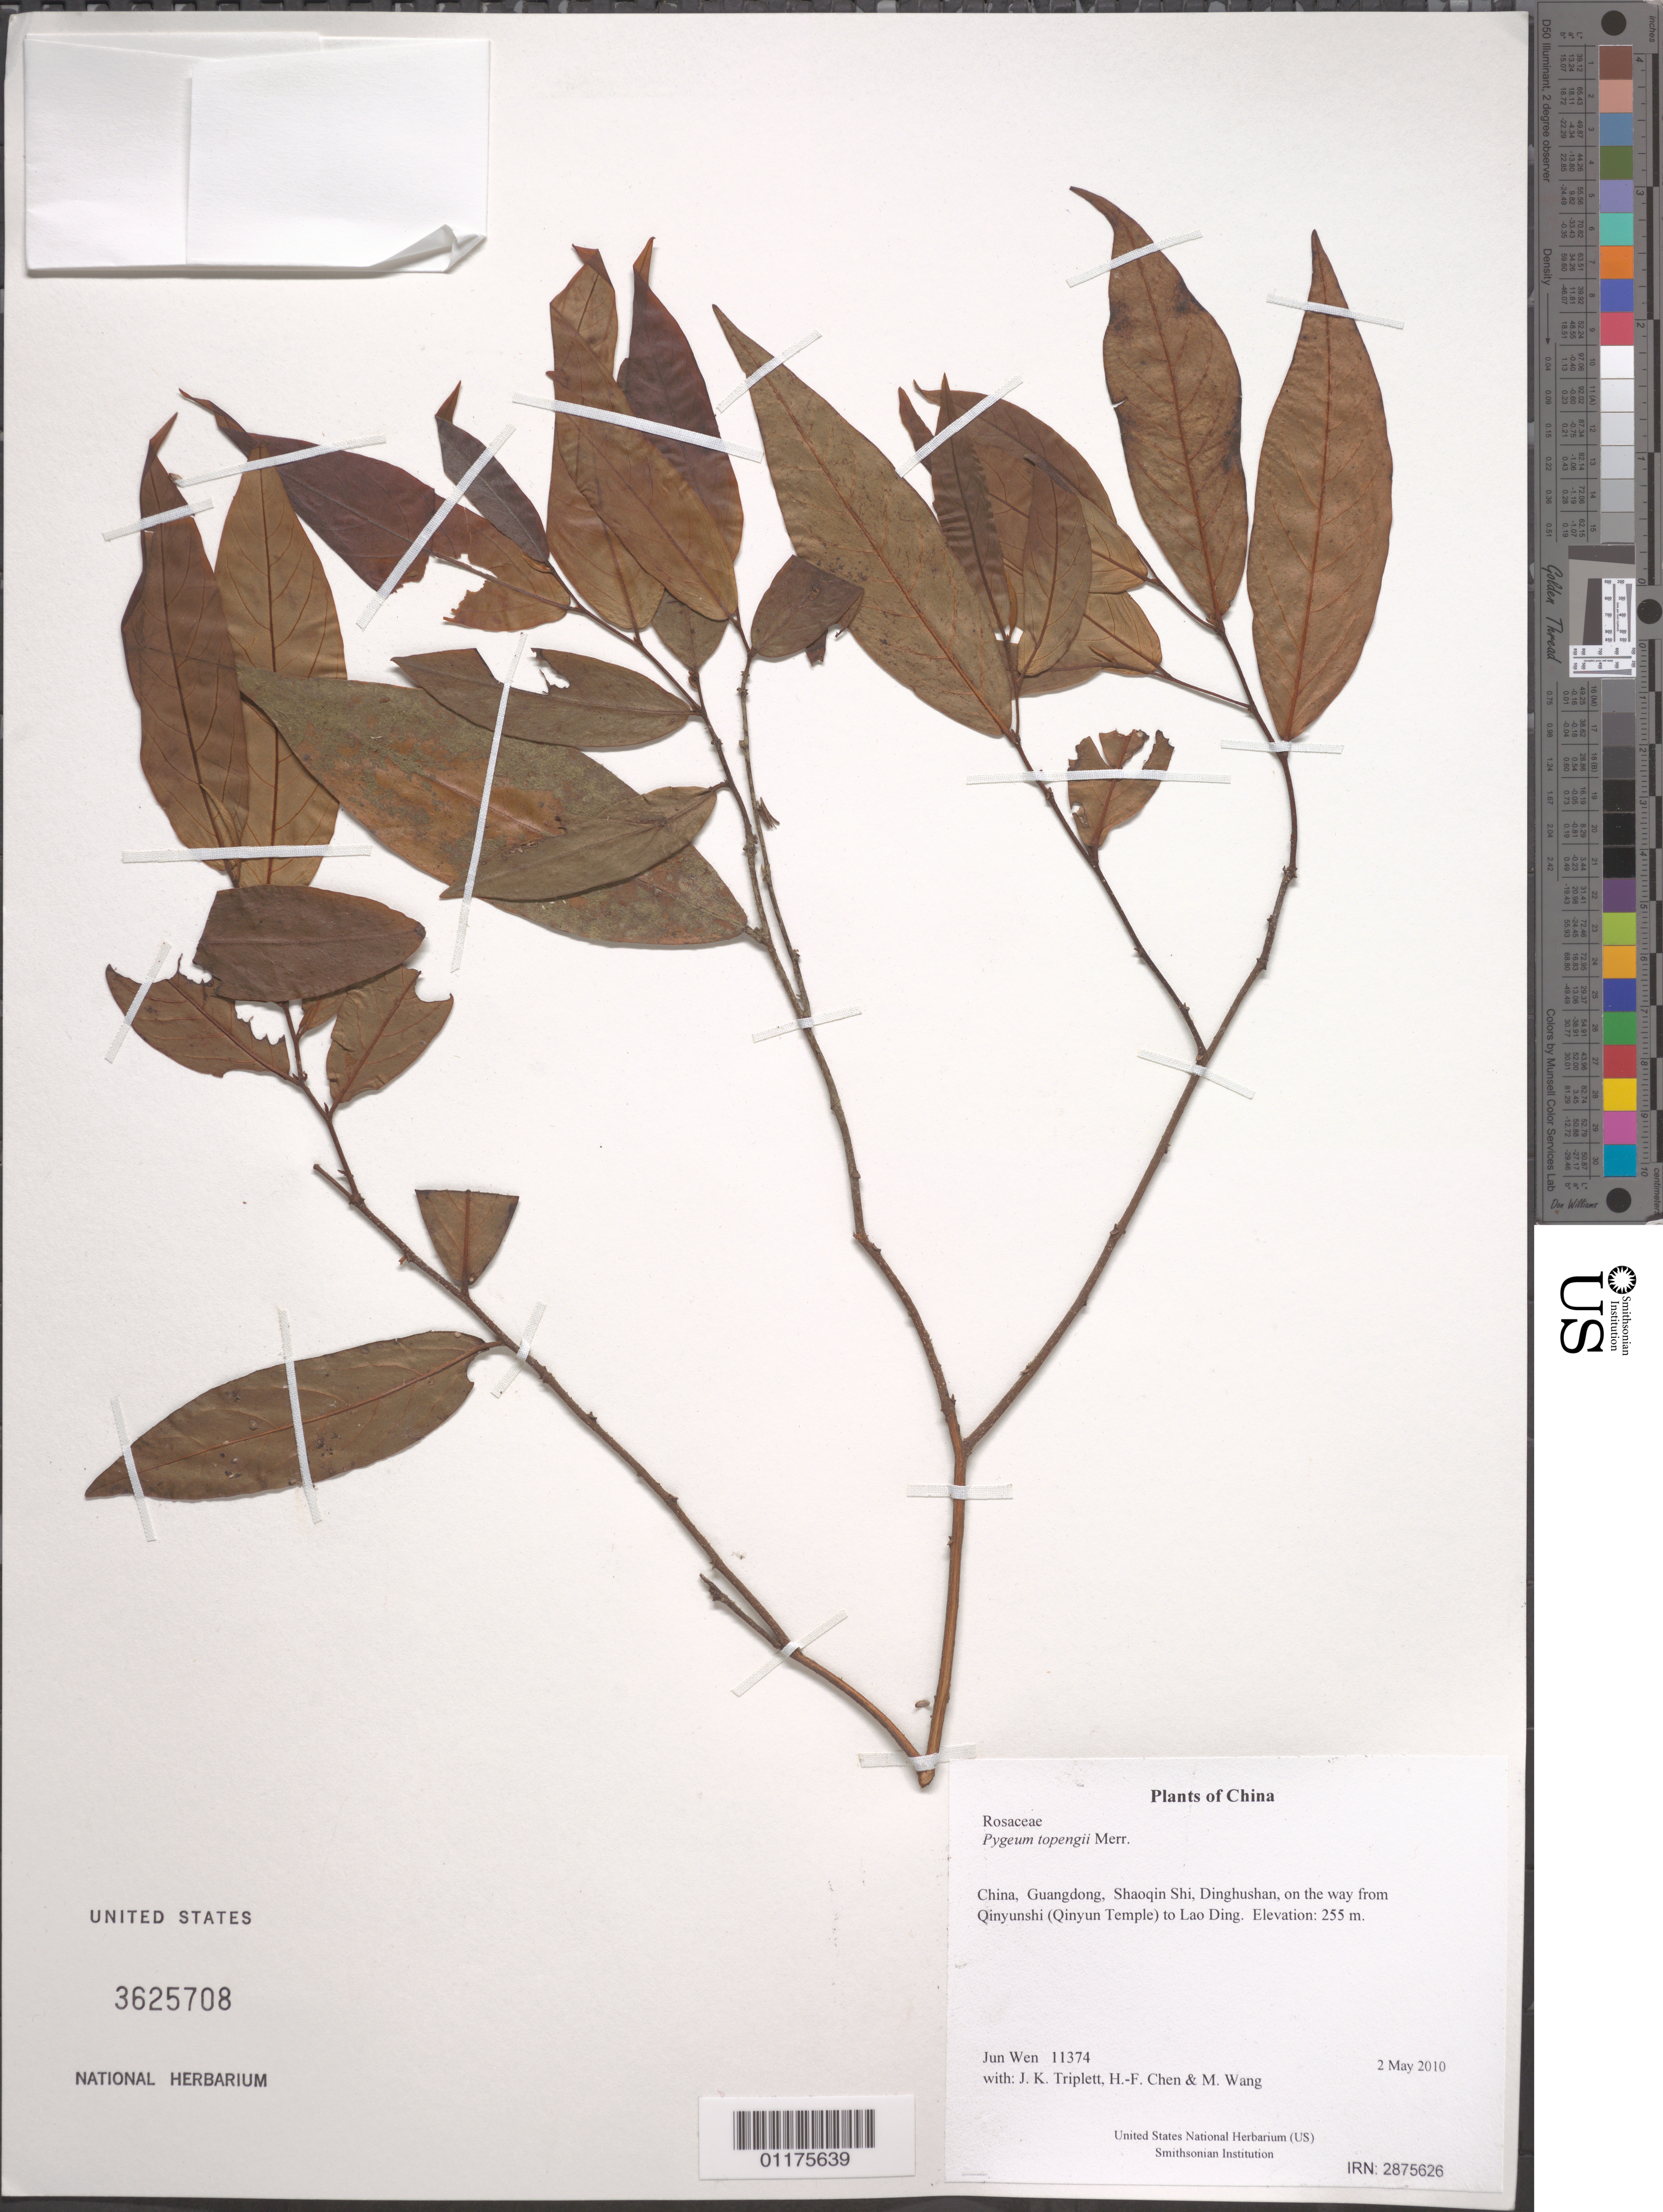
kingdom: Plantae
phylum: Tracheophyta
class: Magnoliopsida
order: Rosales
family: Rosaceae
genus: Pygeum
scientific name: Pygeum topengii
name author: Merr.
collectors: J. Wen, J. K. Triplett, H.-F. Chen & M. Wang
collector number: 11374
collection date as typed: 2 May 2010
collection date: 2010-05-02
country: China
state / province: Guangdong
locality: Shaoqin Shi, Dinghushan, on the way from Qinyunshi (Qinyun Temple) to Lao Ding.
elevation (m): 255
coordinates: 23 09.575 N, 112 31.817 E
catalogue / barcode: US 3625708